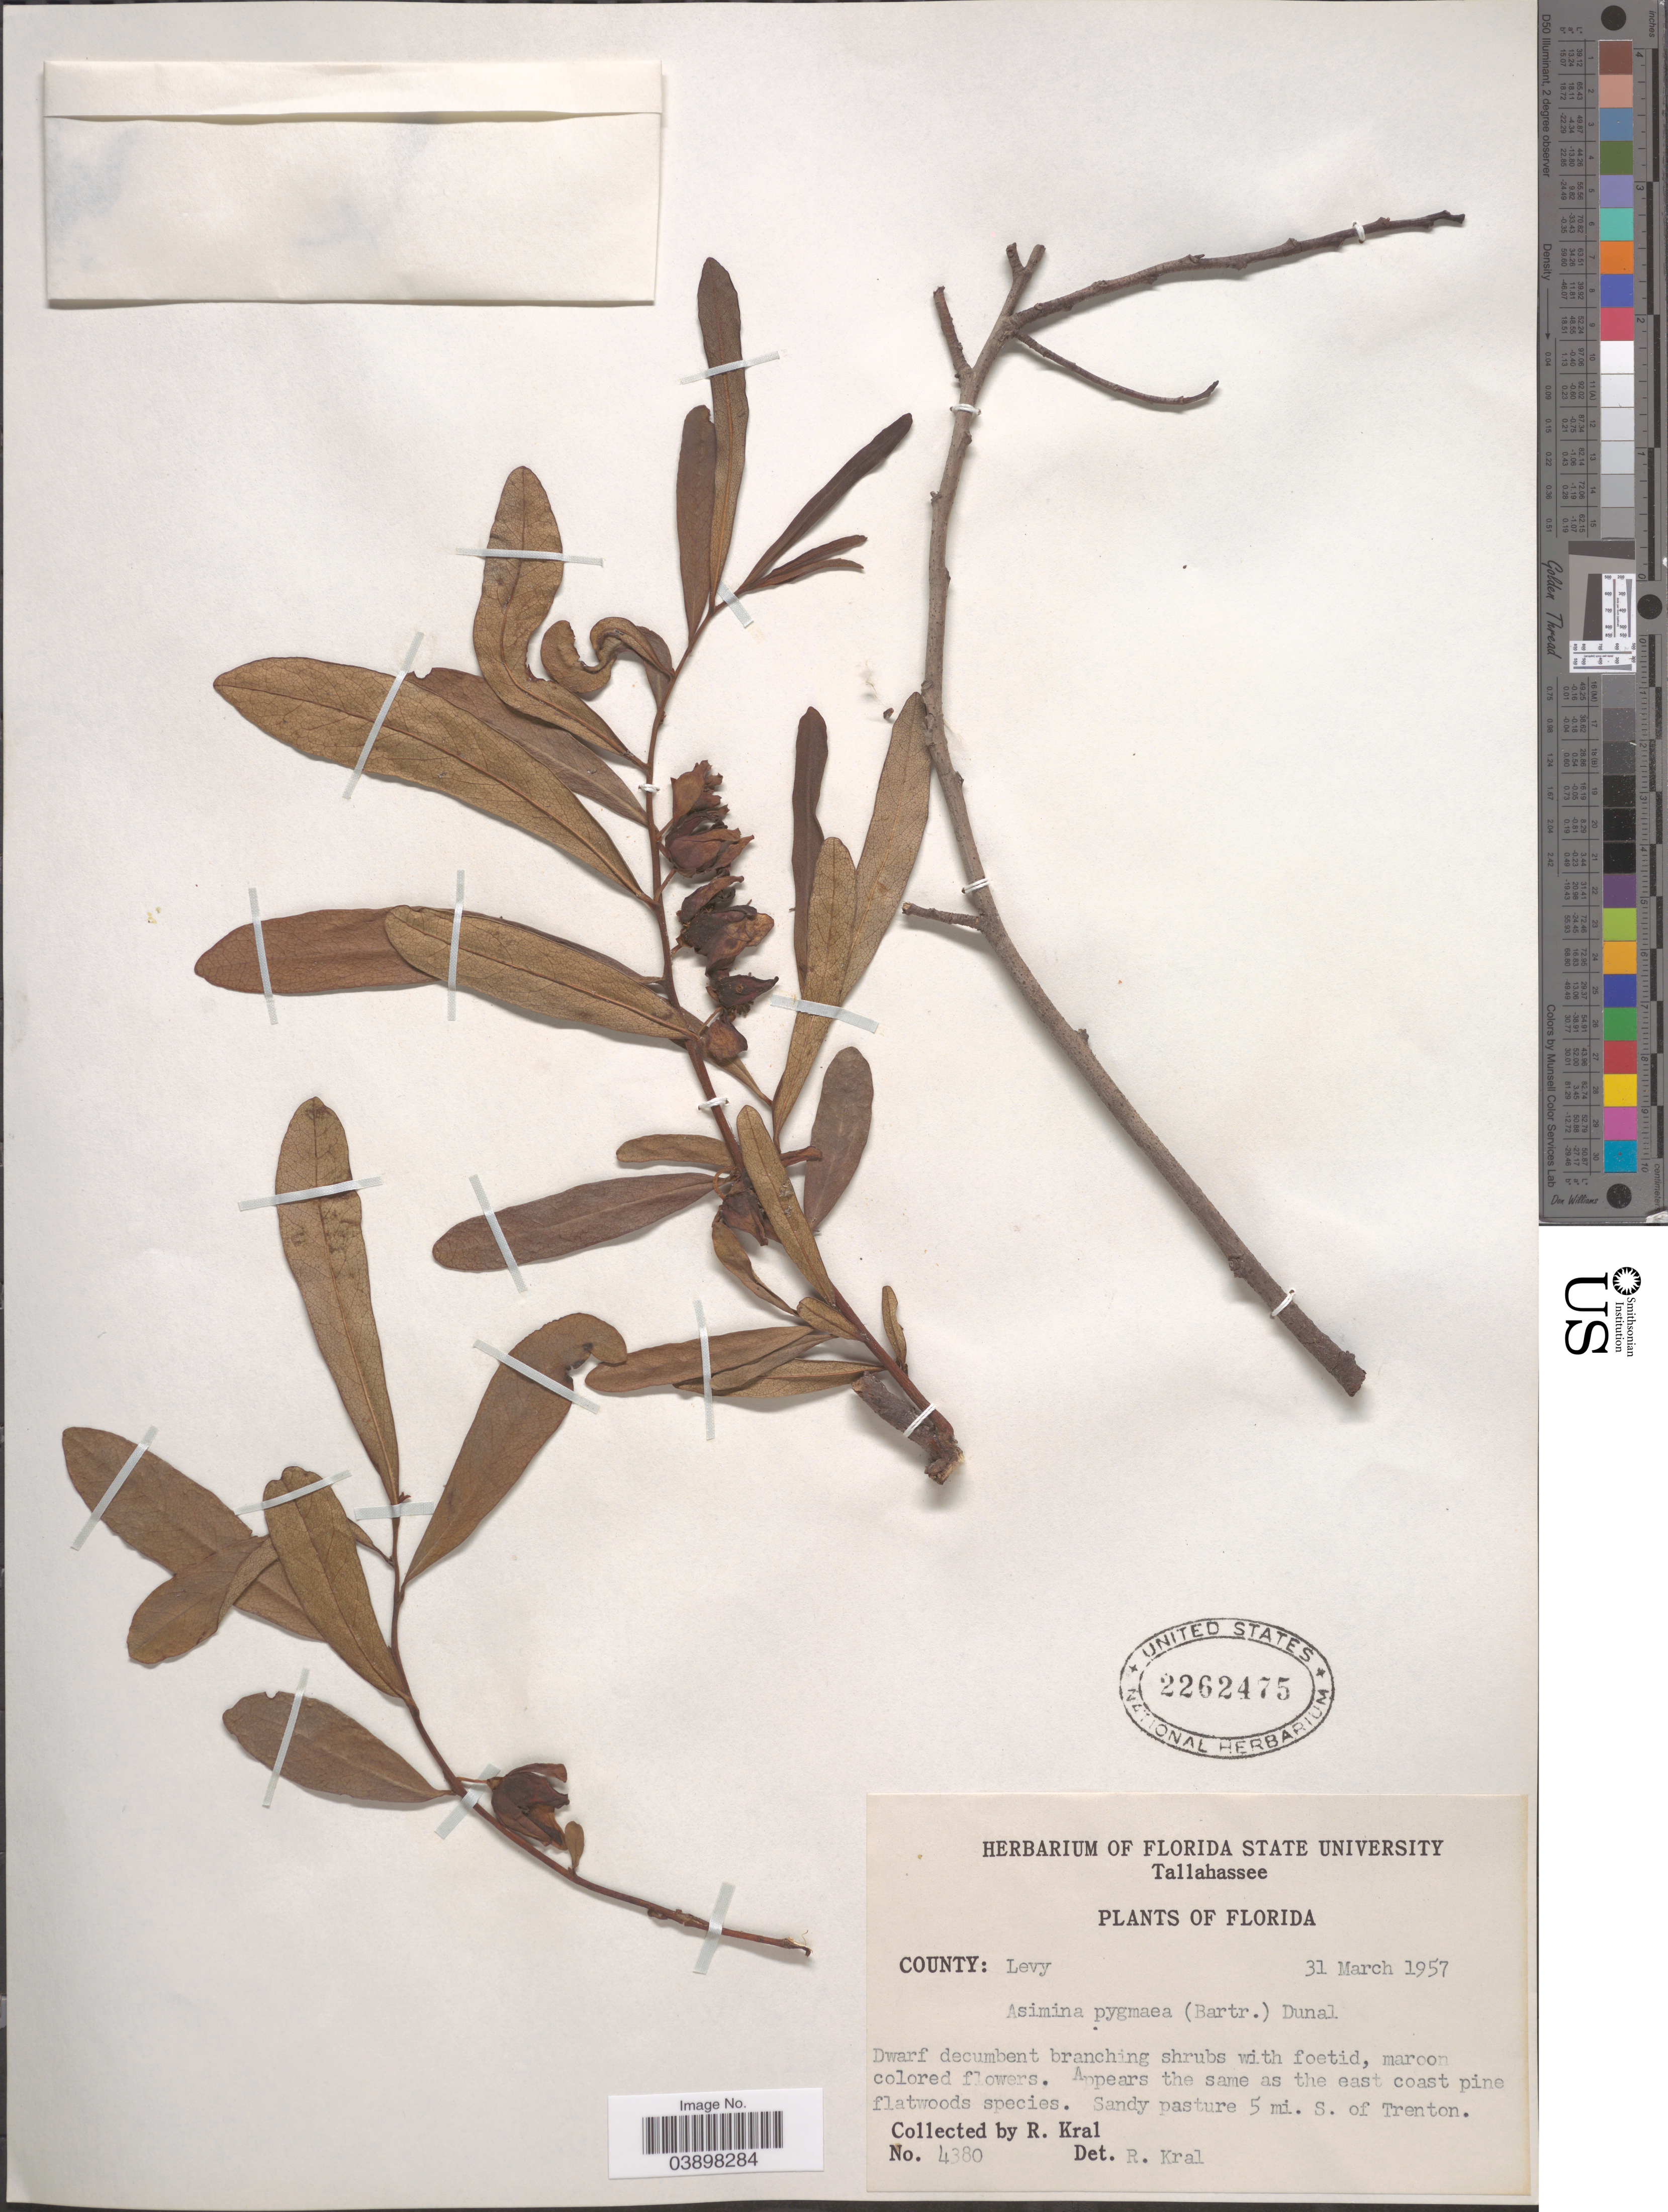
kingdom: Plantae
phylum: Tracheophyta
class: Magnoliopsida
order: Magnoliales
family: Annonaceae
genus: Asimina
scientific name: Asimina pygmaea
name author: Dunal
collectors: R. Kral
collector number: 4380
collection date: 1957-03-31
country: United States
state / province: Florida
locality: County: Levy. Sandy pasture 5 mi. S. of Trenton.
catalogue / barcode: US 2262475